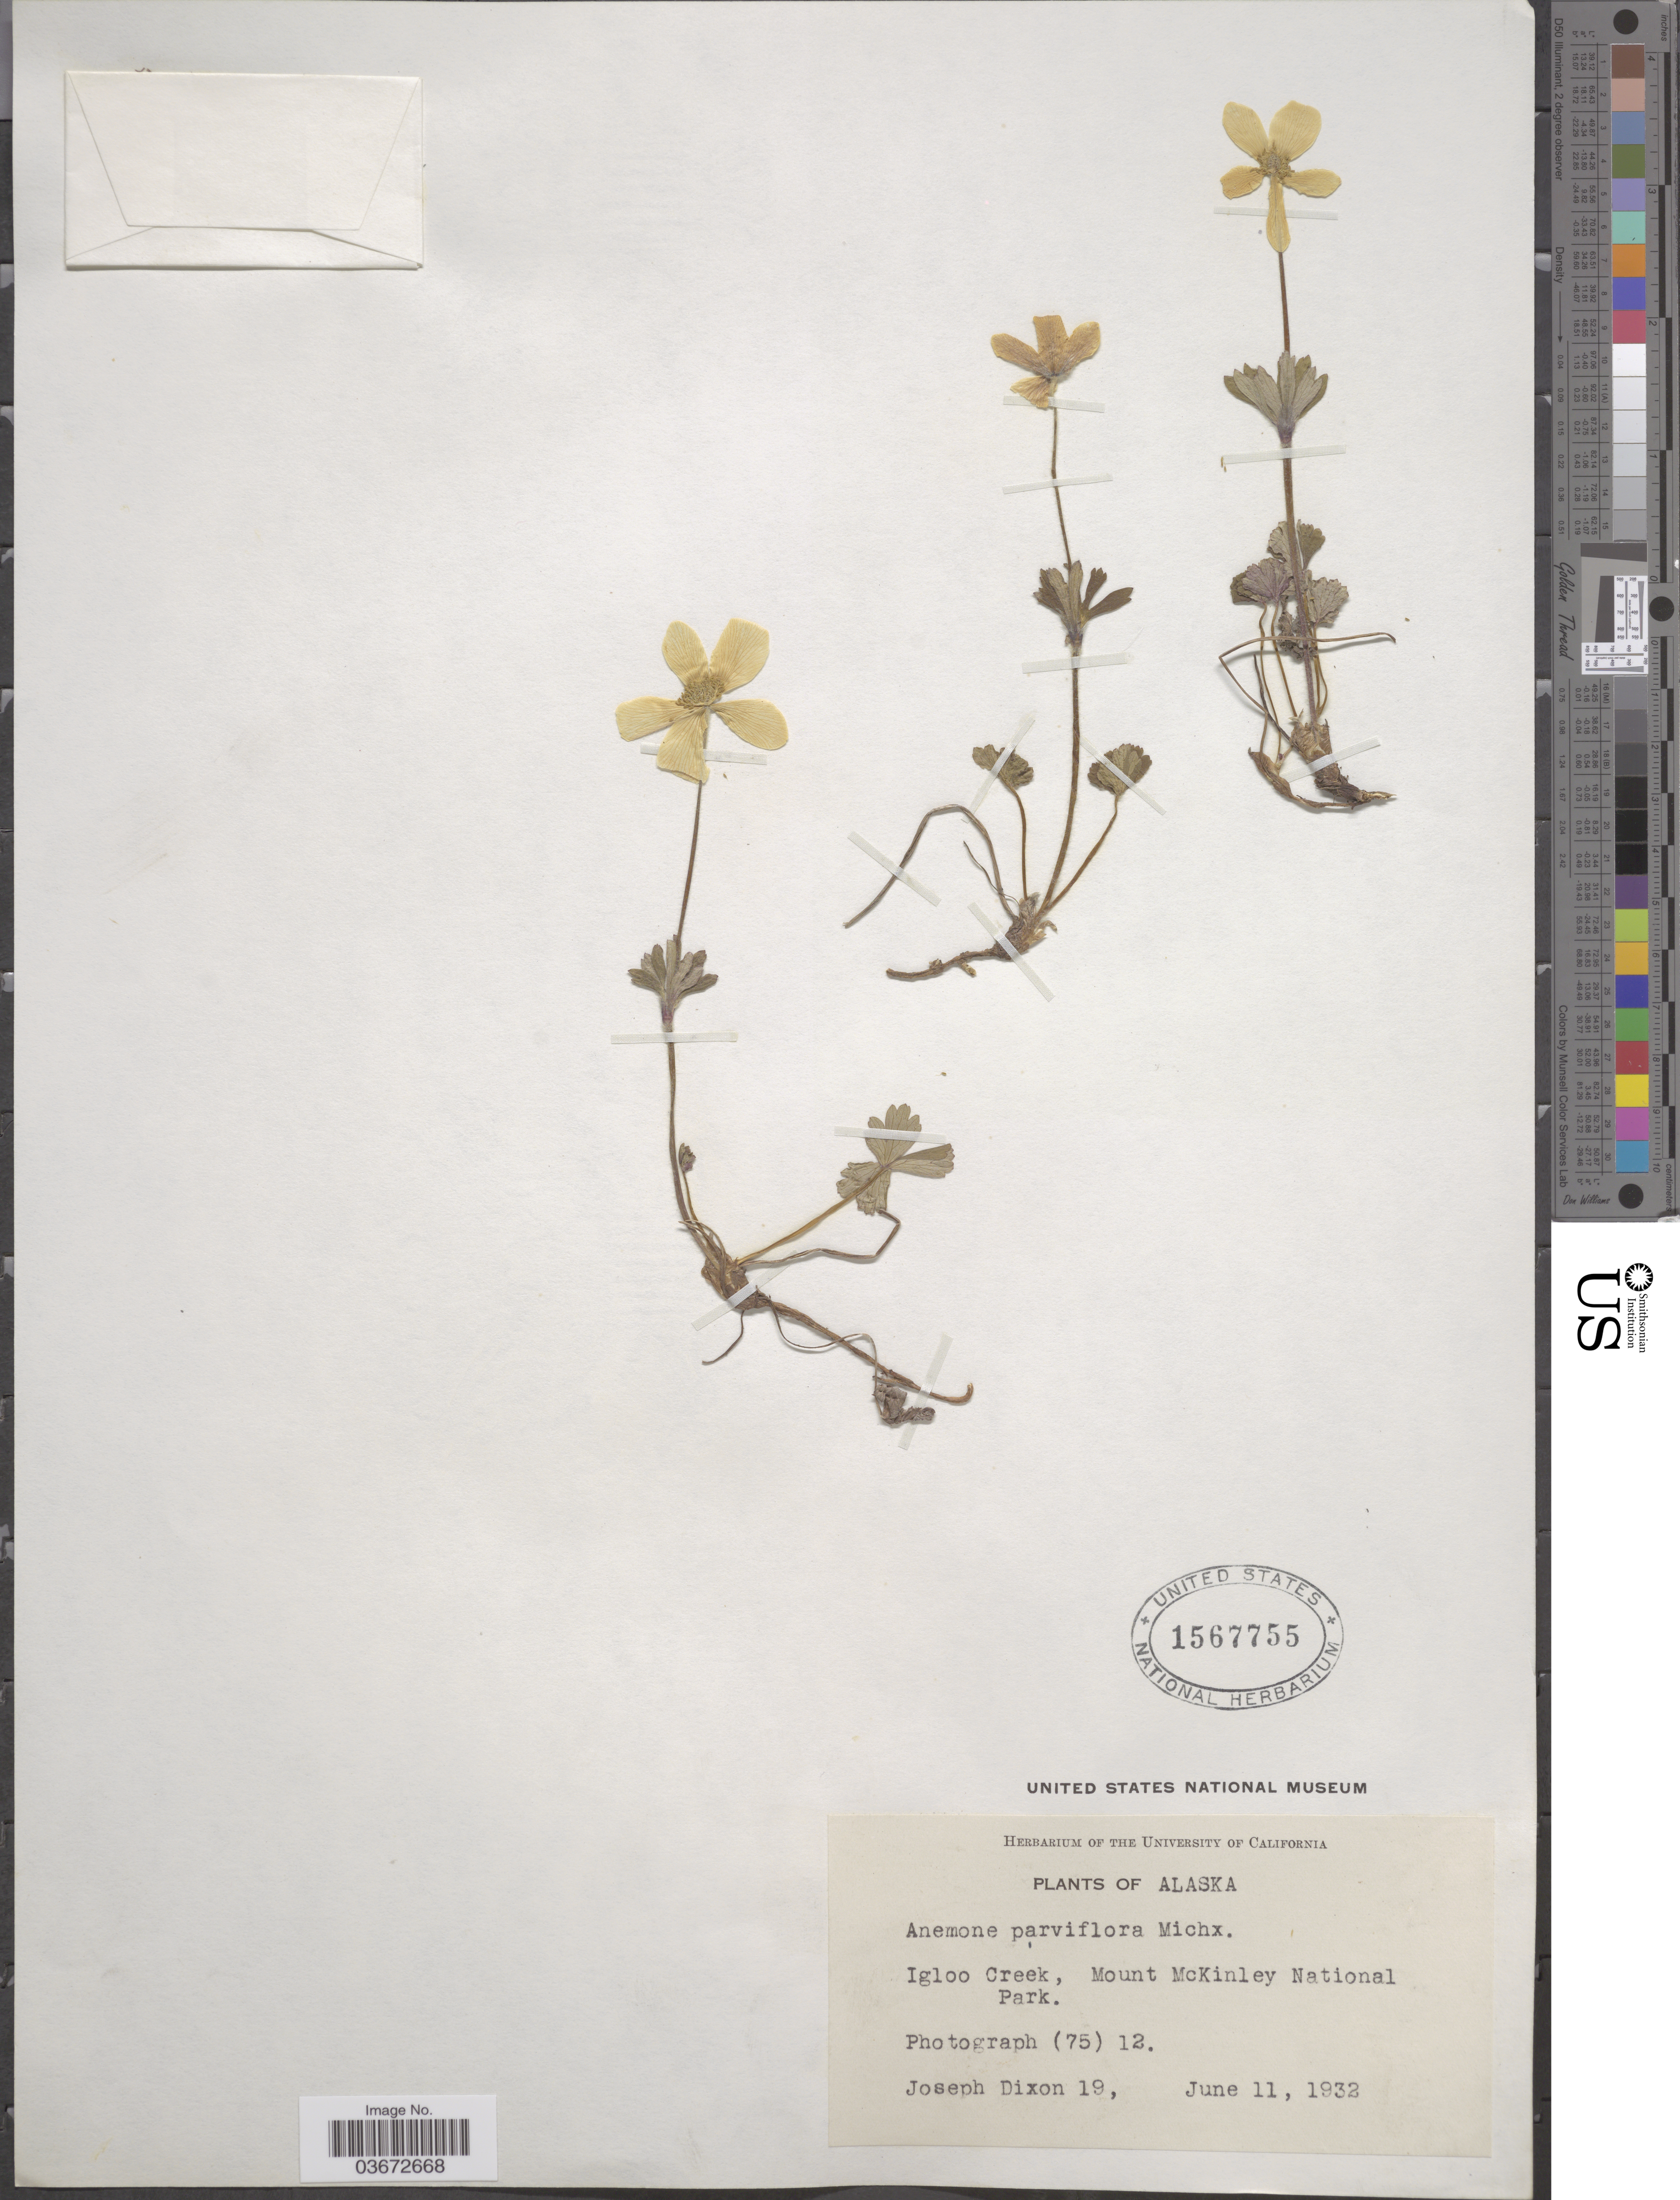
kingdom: Plantae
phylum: Tracheophyta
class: Magnoliopsida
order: Ranunculales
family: Ranunculaceae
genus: Anemone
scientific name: Anemone parviflora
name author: Michx.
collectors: J. Dixon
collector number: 19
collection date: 1932-06-11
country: United States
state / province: Alaska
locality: Igloo Creek, Mount McKinley National Park.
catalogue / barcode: US 1567755